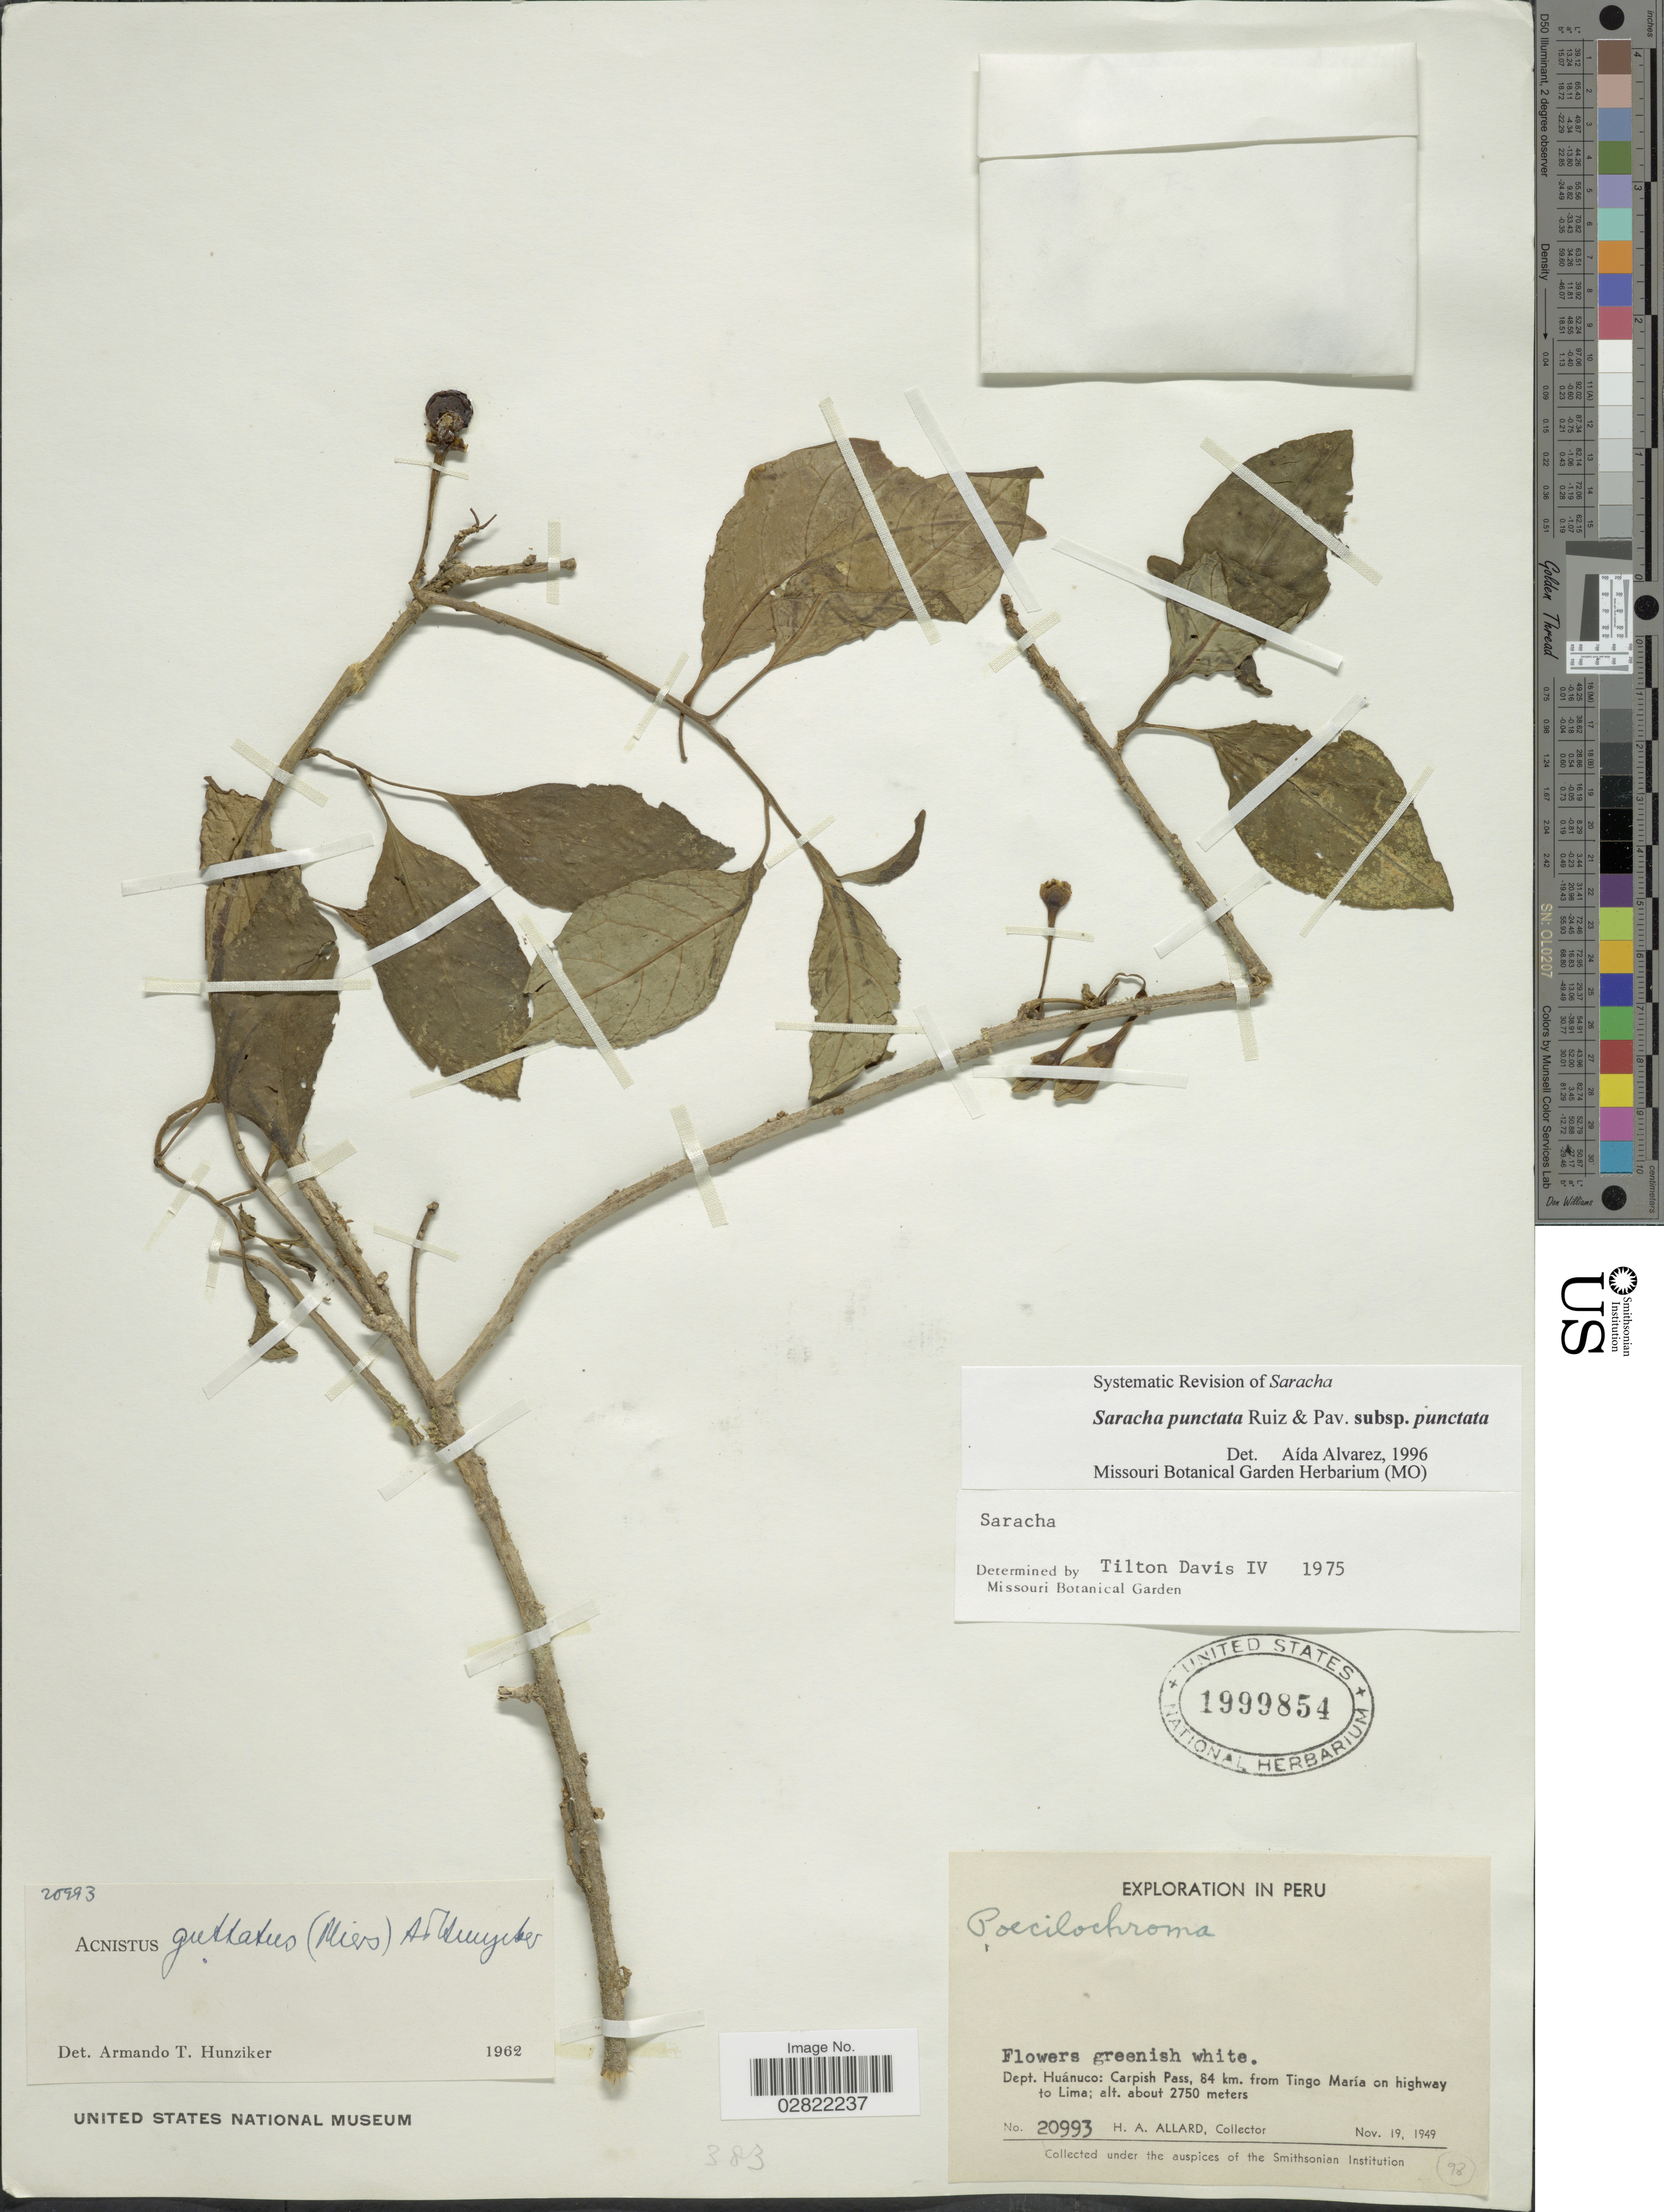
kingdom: Plantae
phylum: Tracheophyta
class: Magnoliopsida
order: Solanales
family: Solanaceae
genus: Saracha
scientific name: Saracha punctata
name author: Ruiz & Pav.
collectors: H. A. Allard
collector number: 20993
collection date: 1949-11-19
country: Peru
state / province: Huánuco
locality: Dept. Huánuco: Carpish Pass, 84 km. from Tingo María on highway to Lima.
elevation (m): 2750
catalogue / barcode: US 1999854